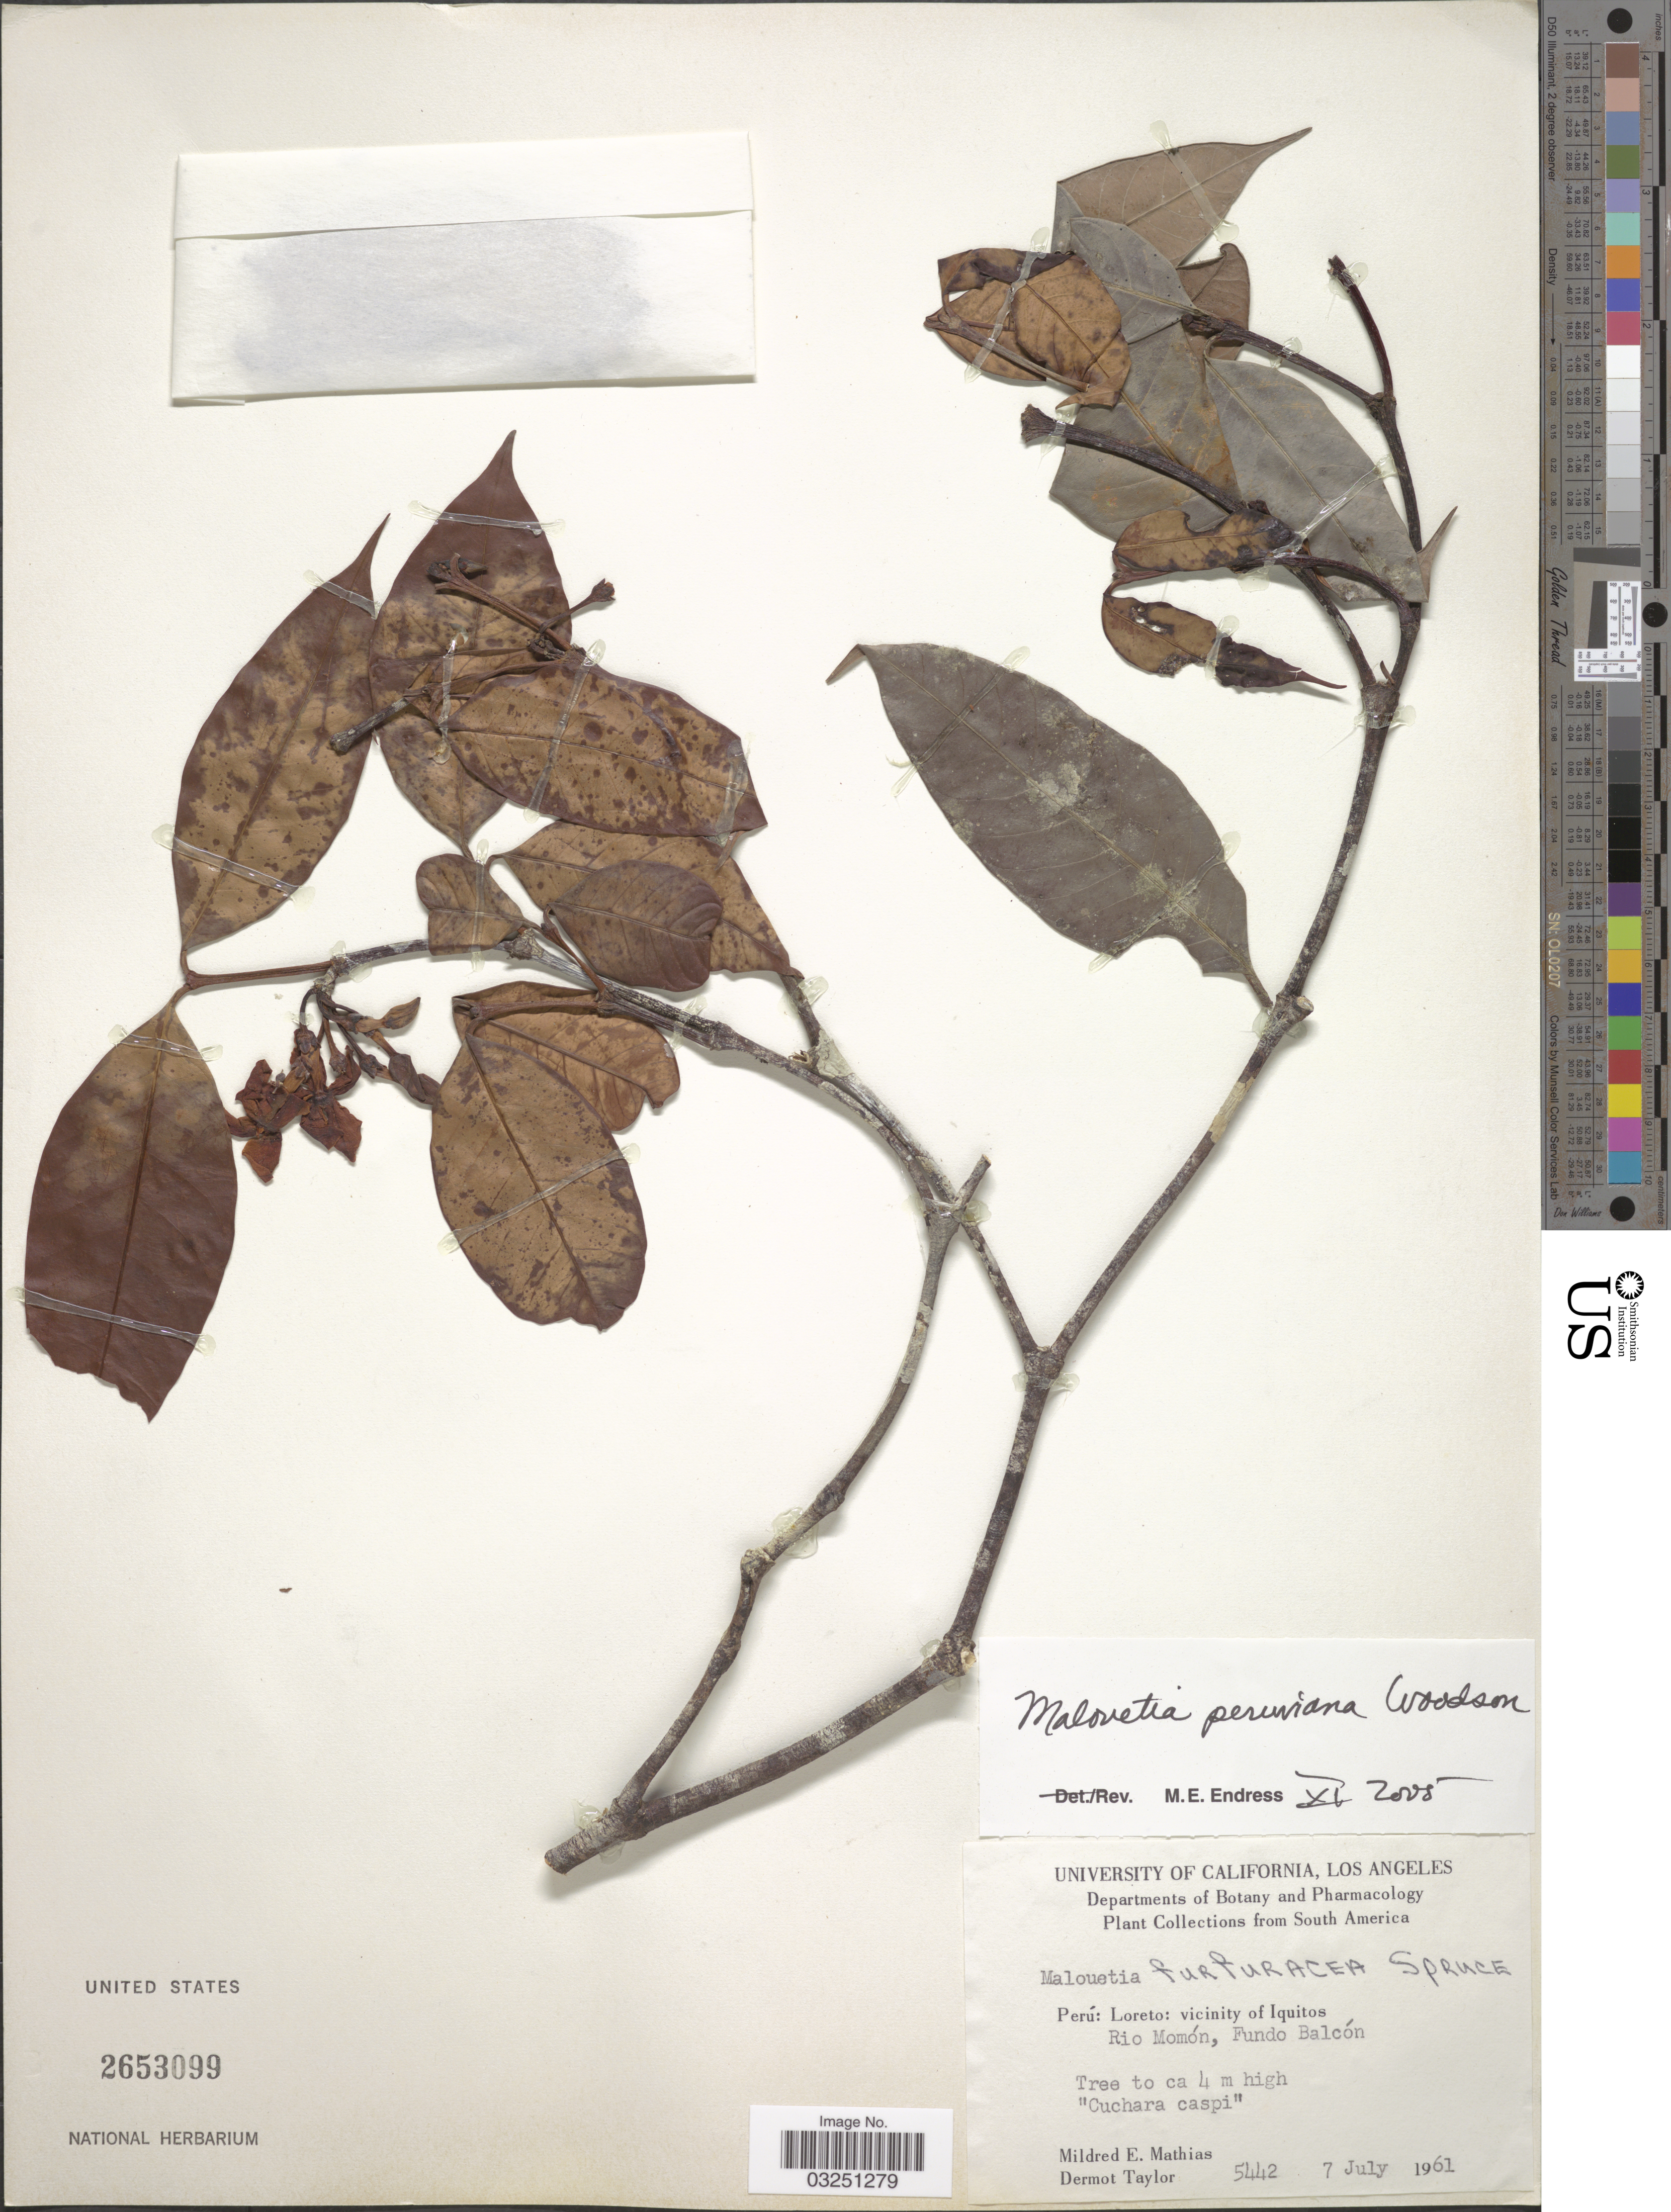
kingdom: Plantae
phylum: Tracheophyta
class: Magnoliopsida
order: Gentianales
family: Apocynaceae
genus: Malouetia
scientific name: Malouetia peruviana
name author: Woodson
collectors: M. E. Mathias & D. Taylor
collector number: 5442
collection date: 1961-07-07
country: Peru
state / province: Loreto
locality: Vicinity of Iquitos. Rio Momón, Fundo Balcón.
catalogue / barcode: US 2653099